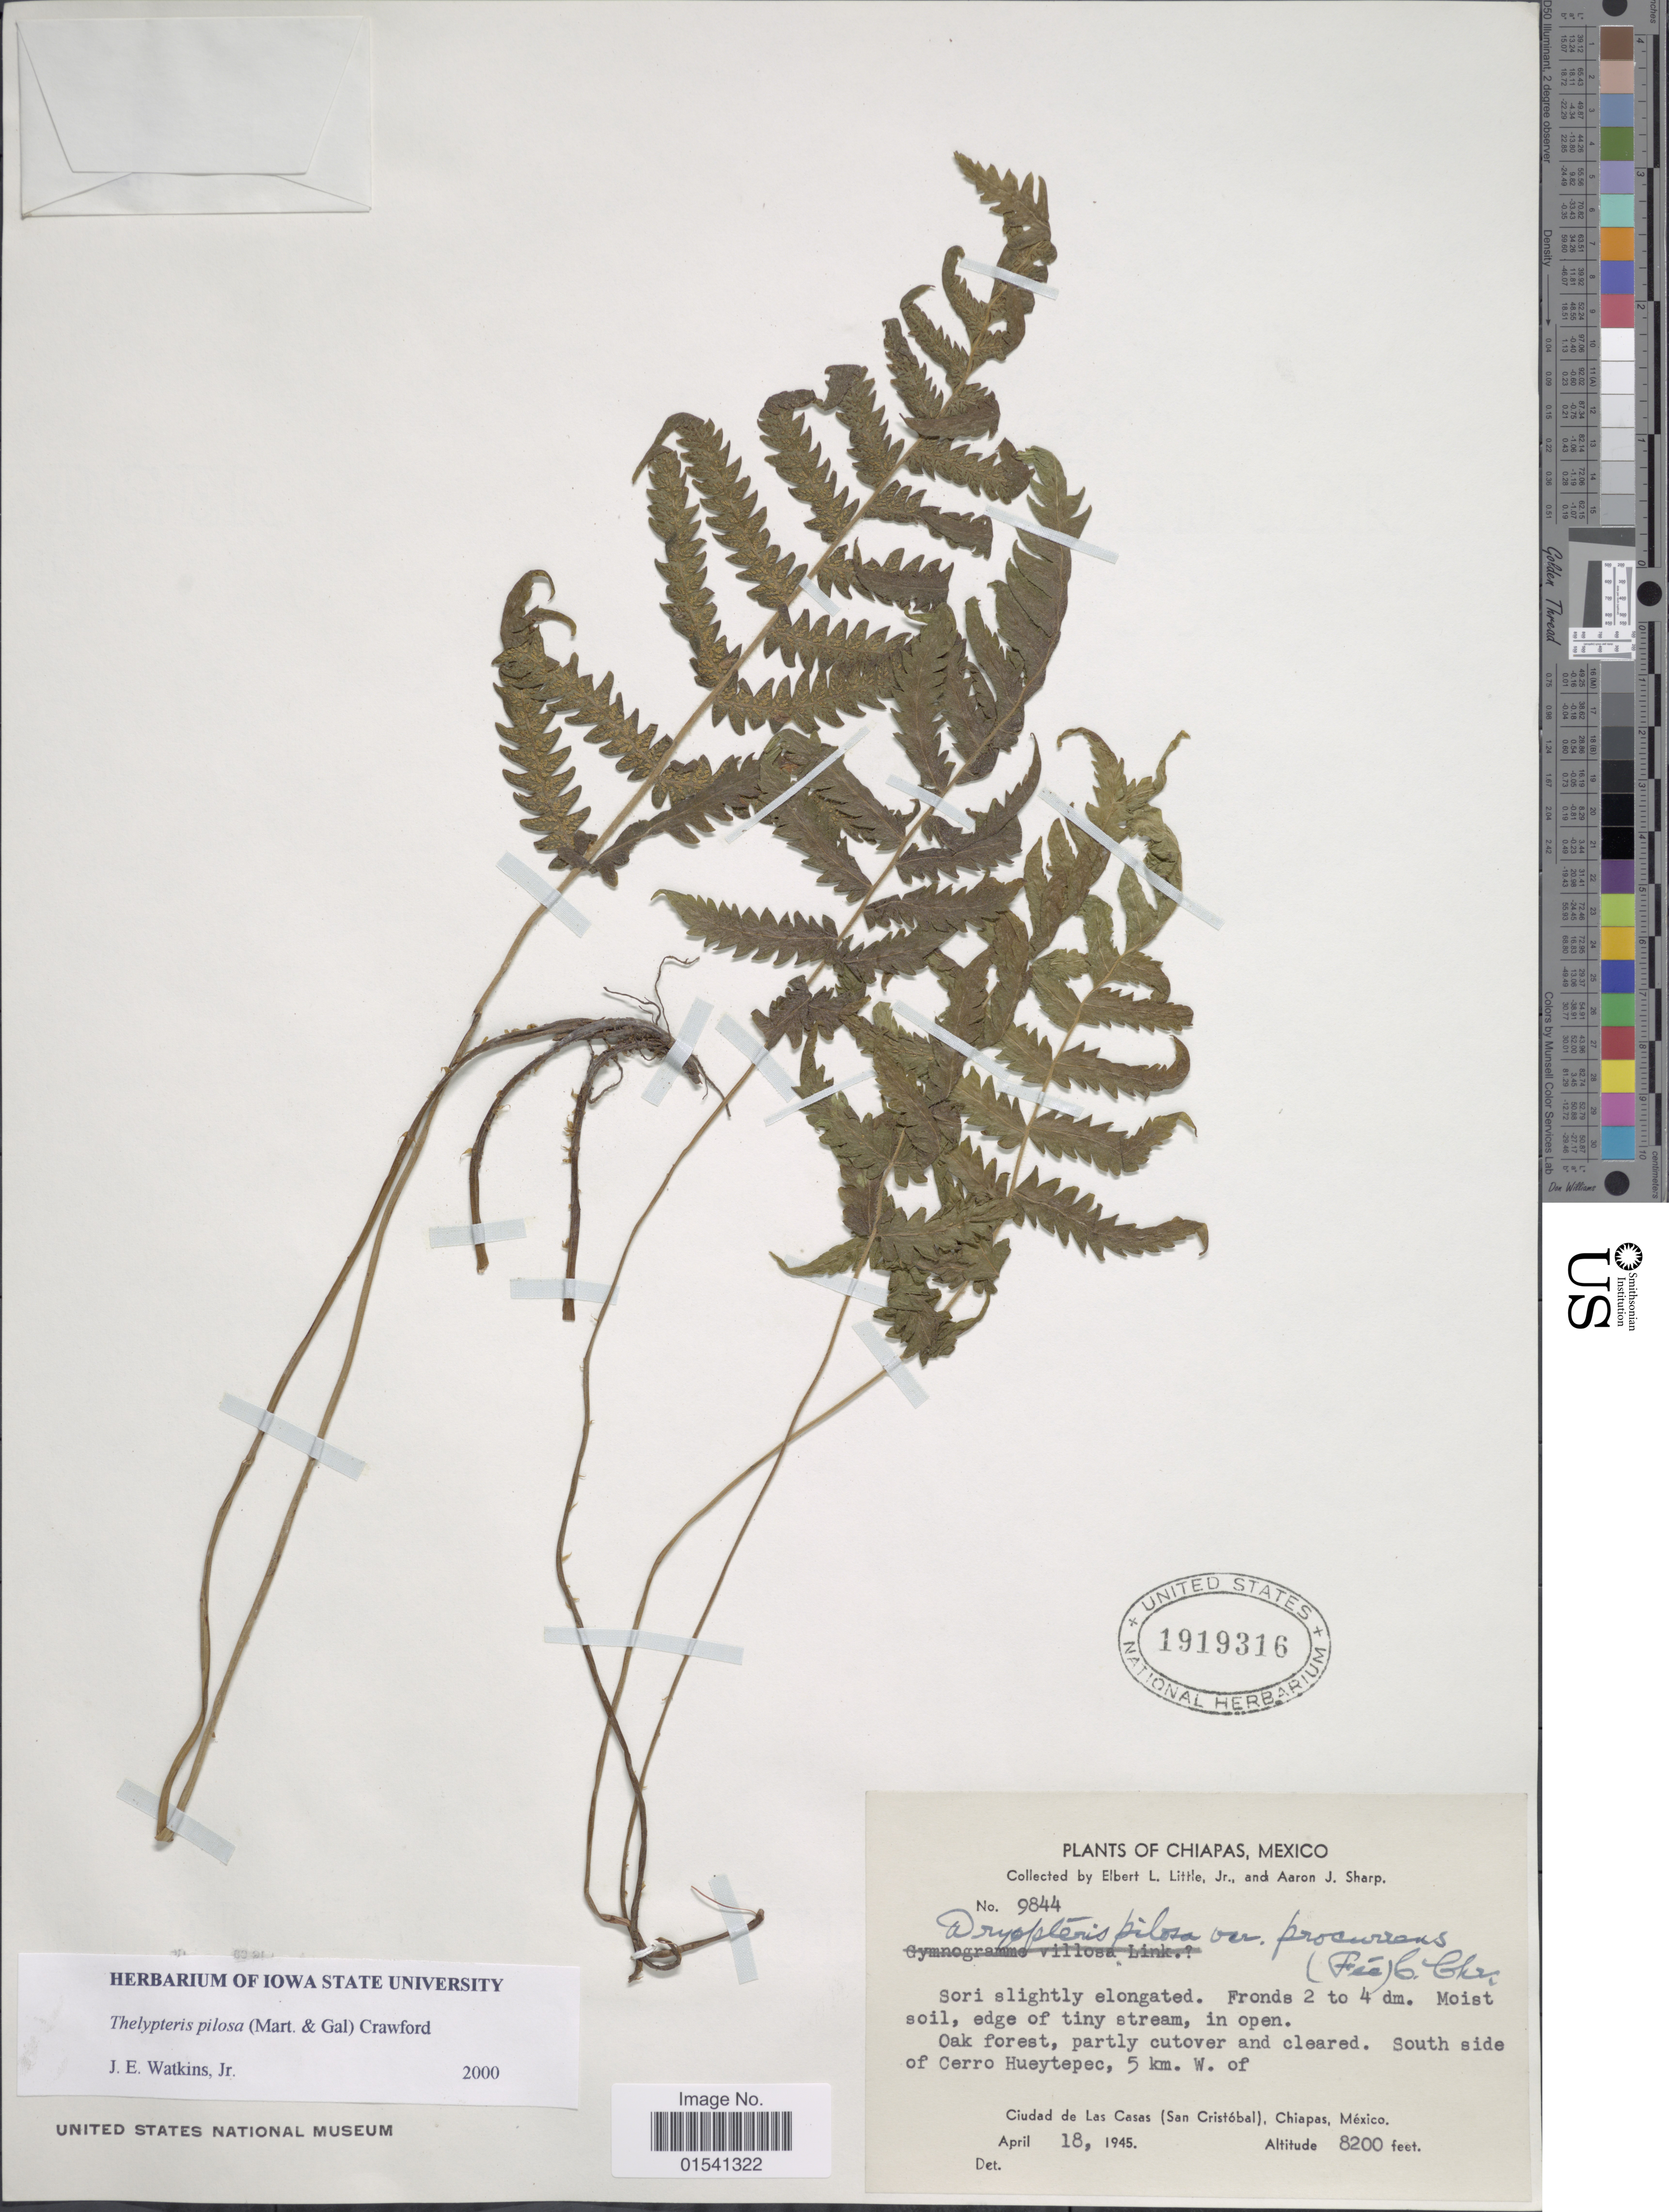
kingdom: Plantae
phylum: Tracheophyta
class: Polypodiopsida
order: Polypodiales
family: Thelypteridaceae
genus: Stegnogramma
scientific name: Stegnogramma pilosa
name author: (M. Martens & Galeotti) K. Iwats.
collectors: E. L. Little & Mrs A. J. Sharp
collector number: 9844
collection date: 1945-04-18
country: Mexico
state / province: Chiapas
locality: South side of Cerro Hueytepec, 5 km. W. of Ciudad de Las Casas (San Cristóbal)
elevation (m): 2499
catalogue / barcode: US 1919316